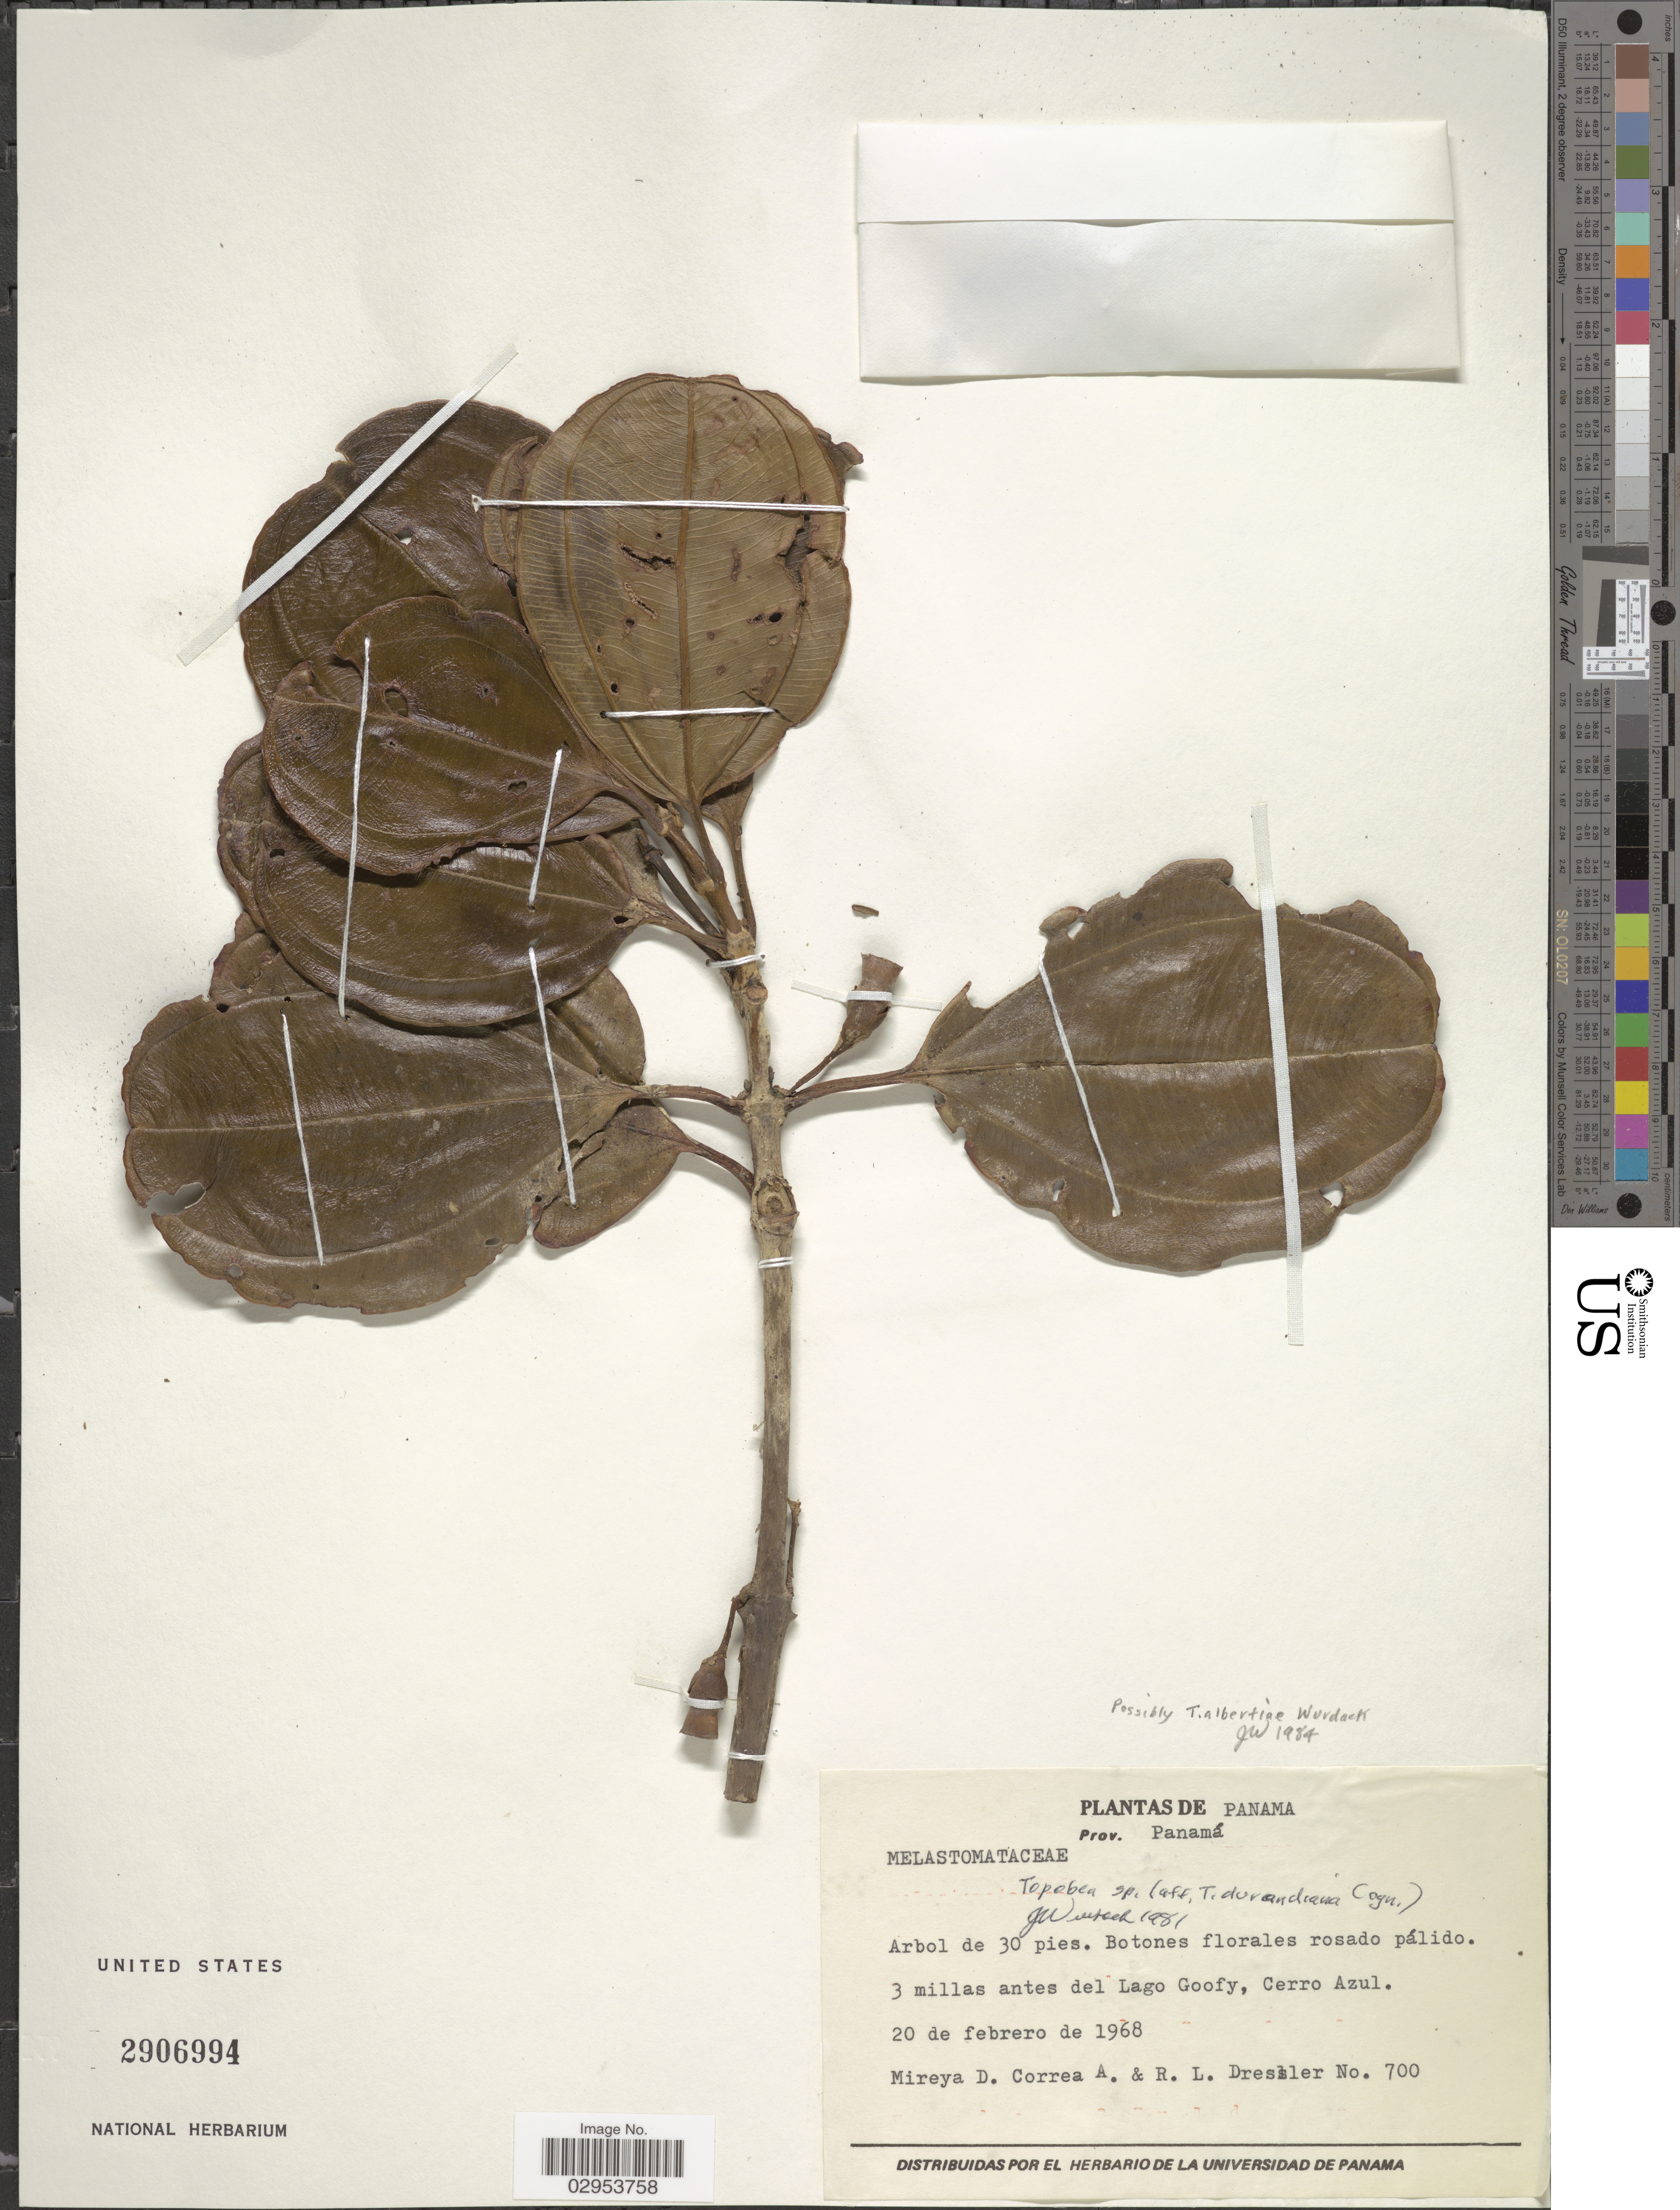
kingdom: Plantae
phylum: Tracheophyta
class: Magnoliopsida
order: Myrtales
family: Melastomataceae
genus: Topobea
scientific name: Topobea albertiae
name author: Wurdack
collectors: M. D. Corrêa-A. & R. Dressler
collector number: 700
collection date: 1968-02-20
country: Panama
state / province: Panamá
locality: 3 millas antes del Lago Goofy, Cerro Azul.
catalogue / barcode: US 2906994